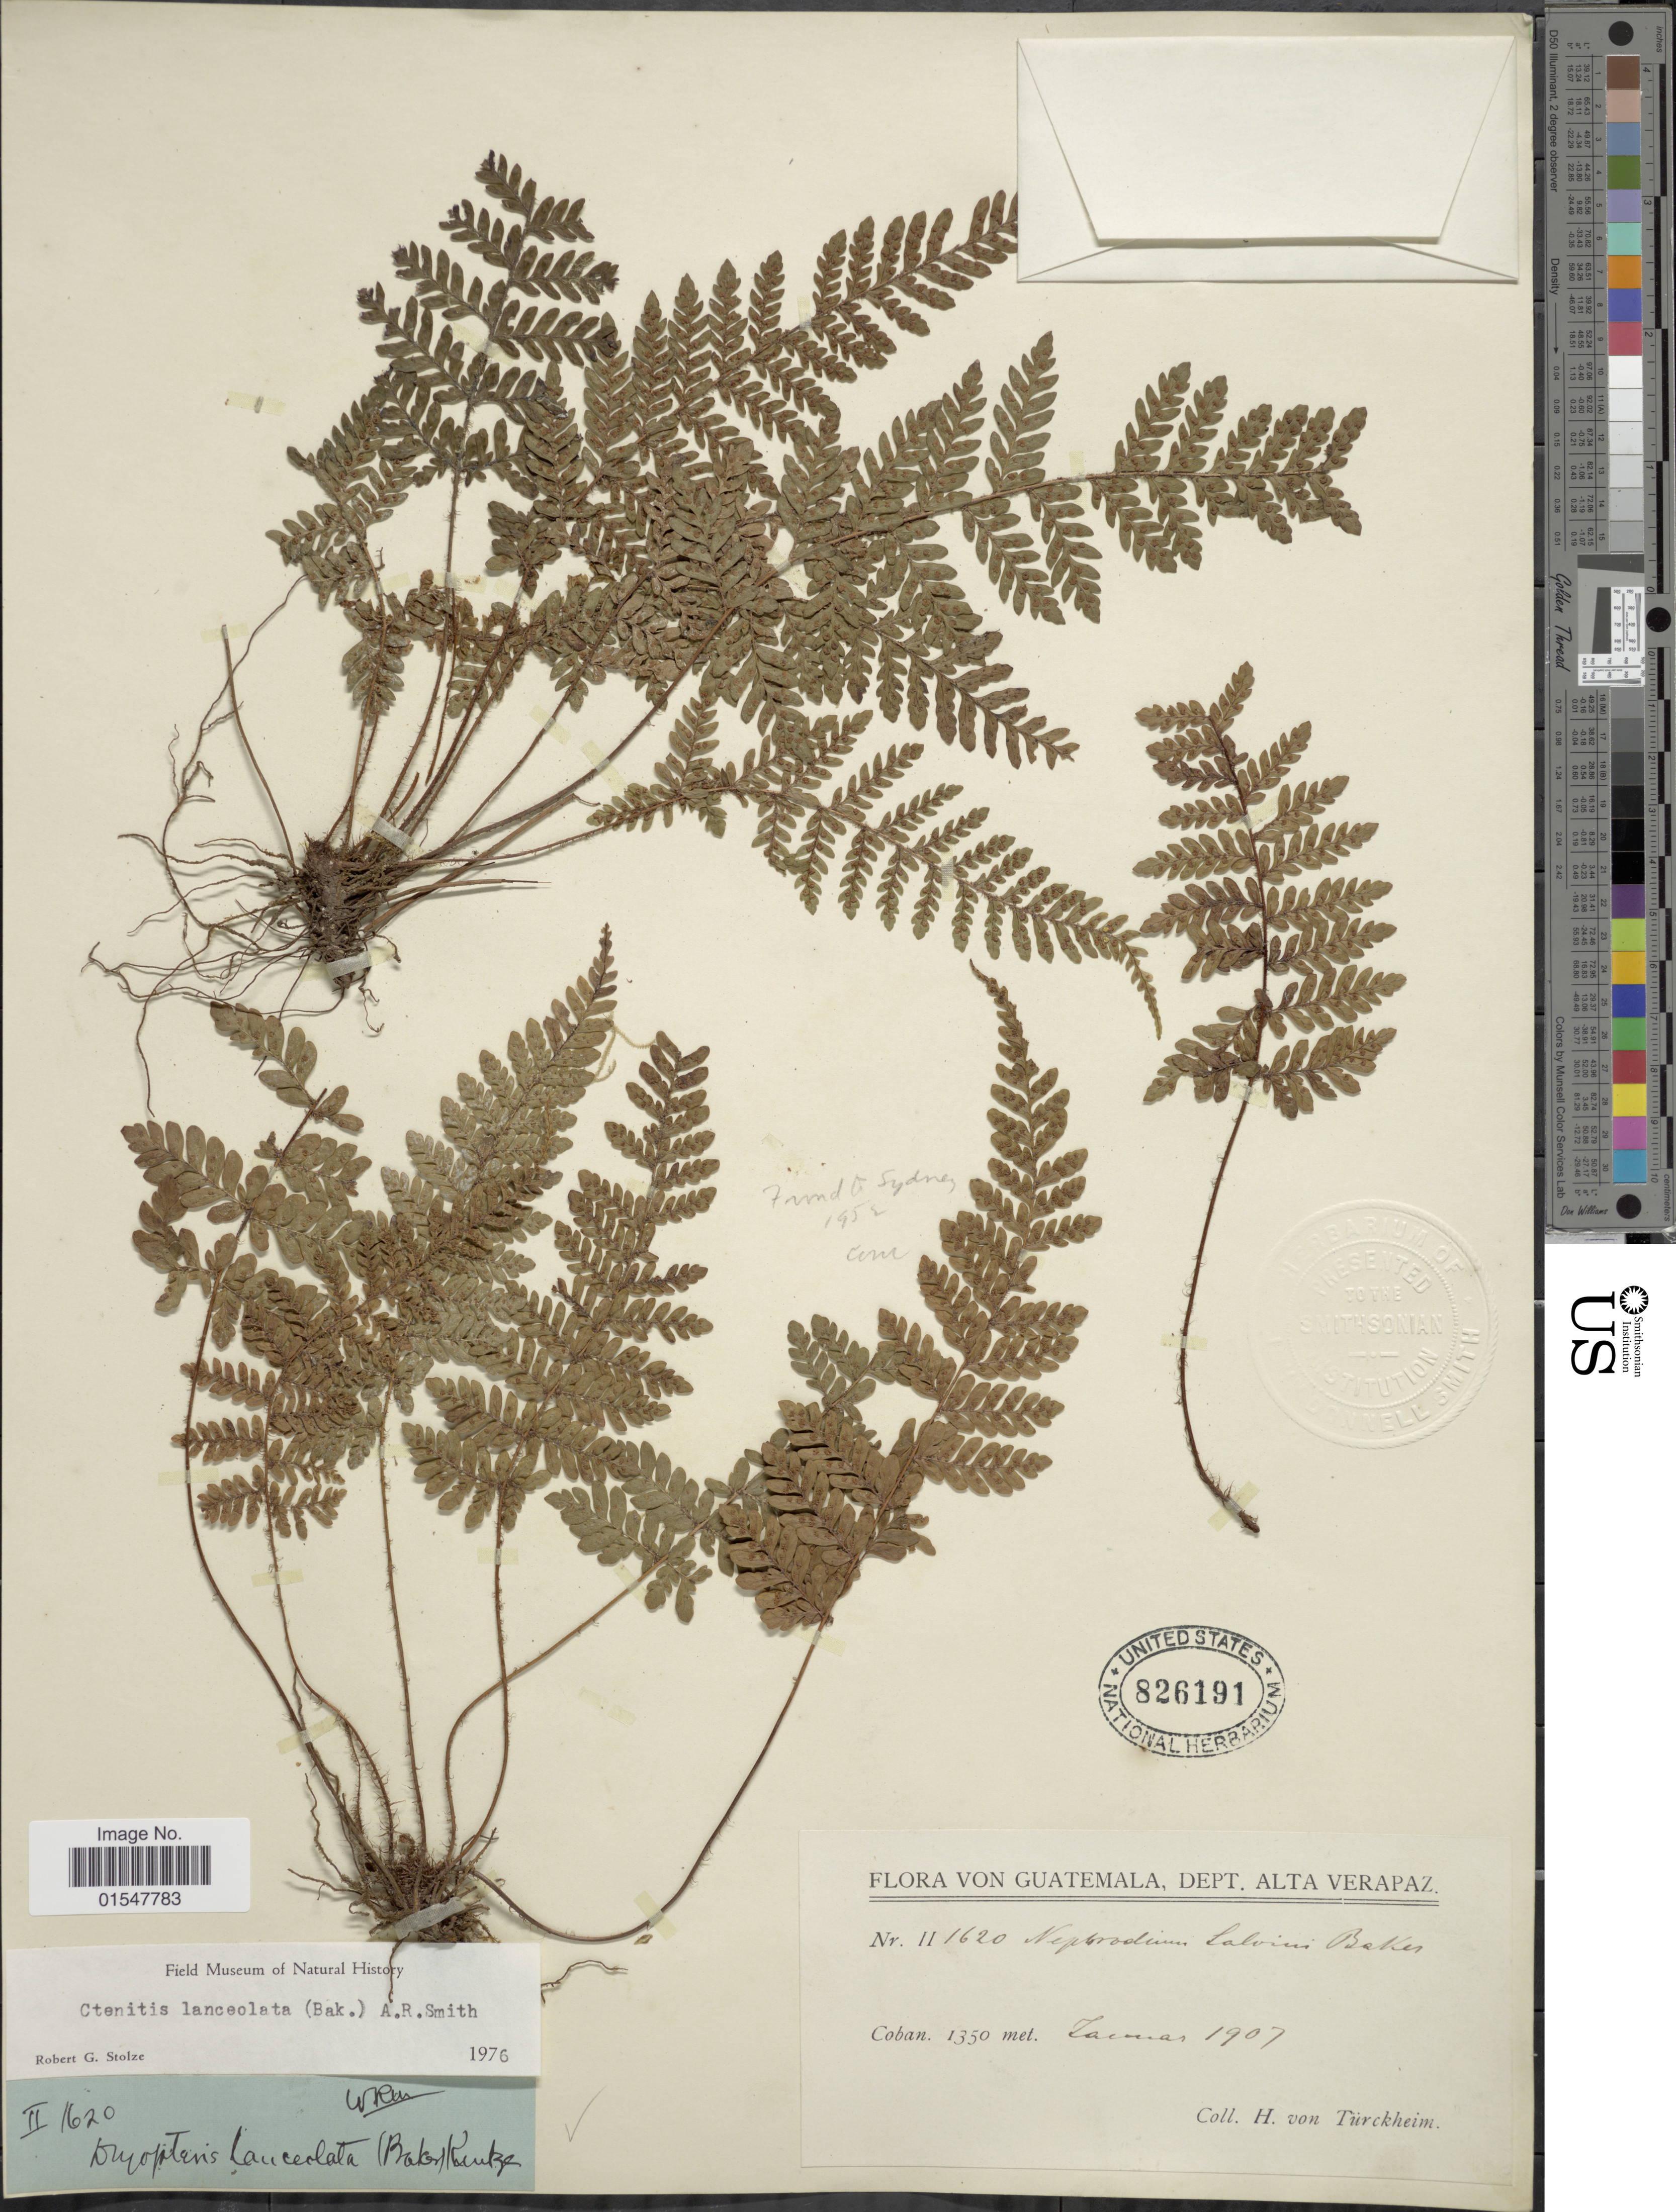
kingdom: Plantae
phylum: Tracheophyta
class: Polypodiopsida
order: Polypodiales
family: Dryopteridaceae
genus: Ctenitis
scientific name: Ctenitis lanceolata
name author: (Baker) A.R. Sm.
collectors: H. von Türckheim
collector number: II 1620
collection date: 1907-01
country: Guatemala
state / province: Alta Verapaz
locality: Guatemala, Alta Verapaz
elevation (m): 1350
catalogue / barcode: US 826191